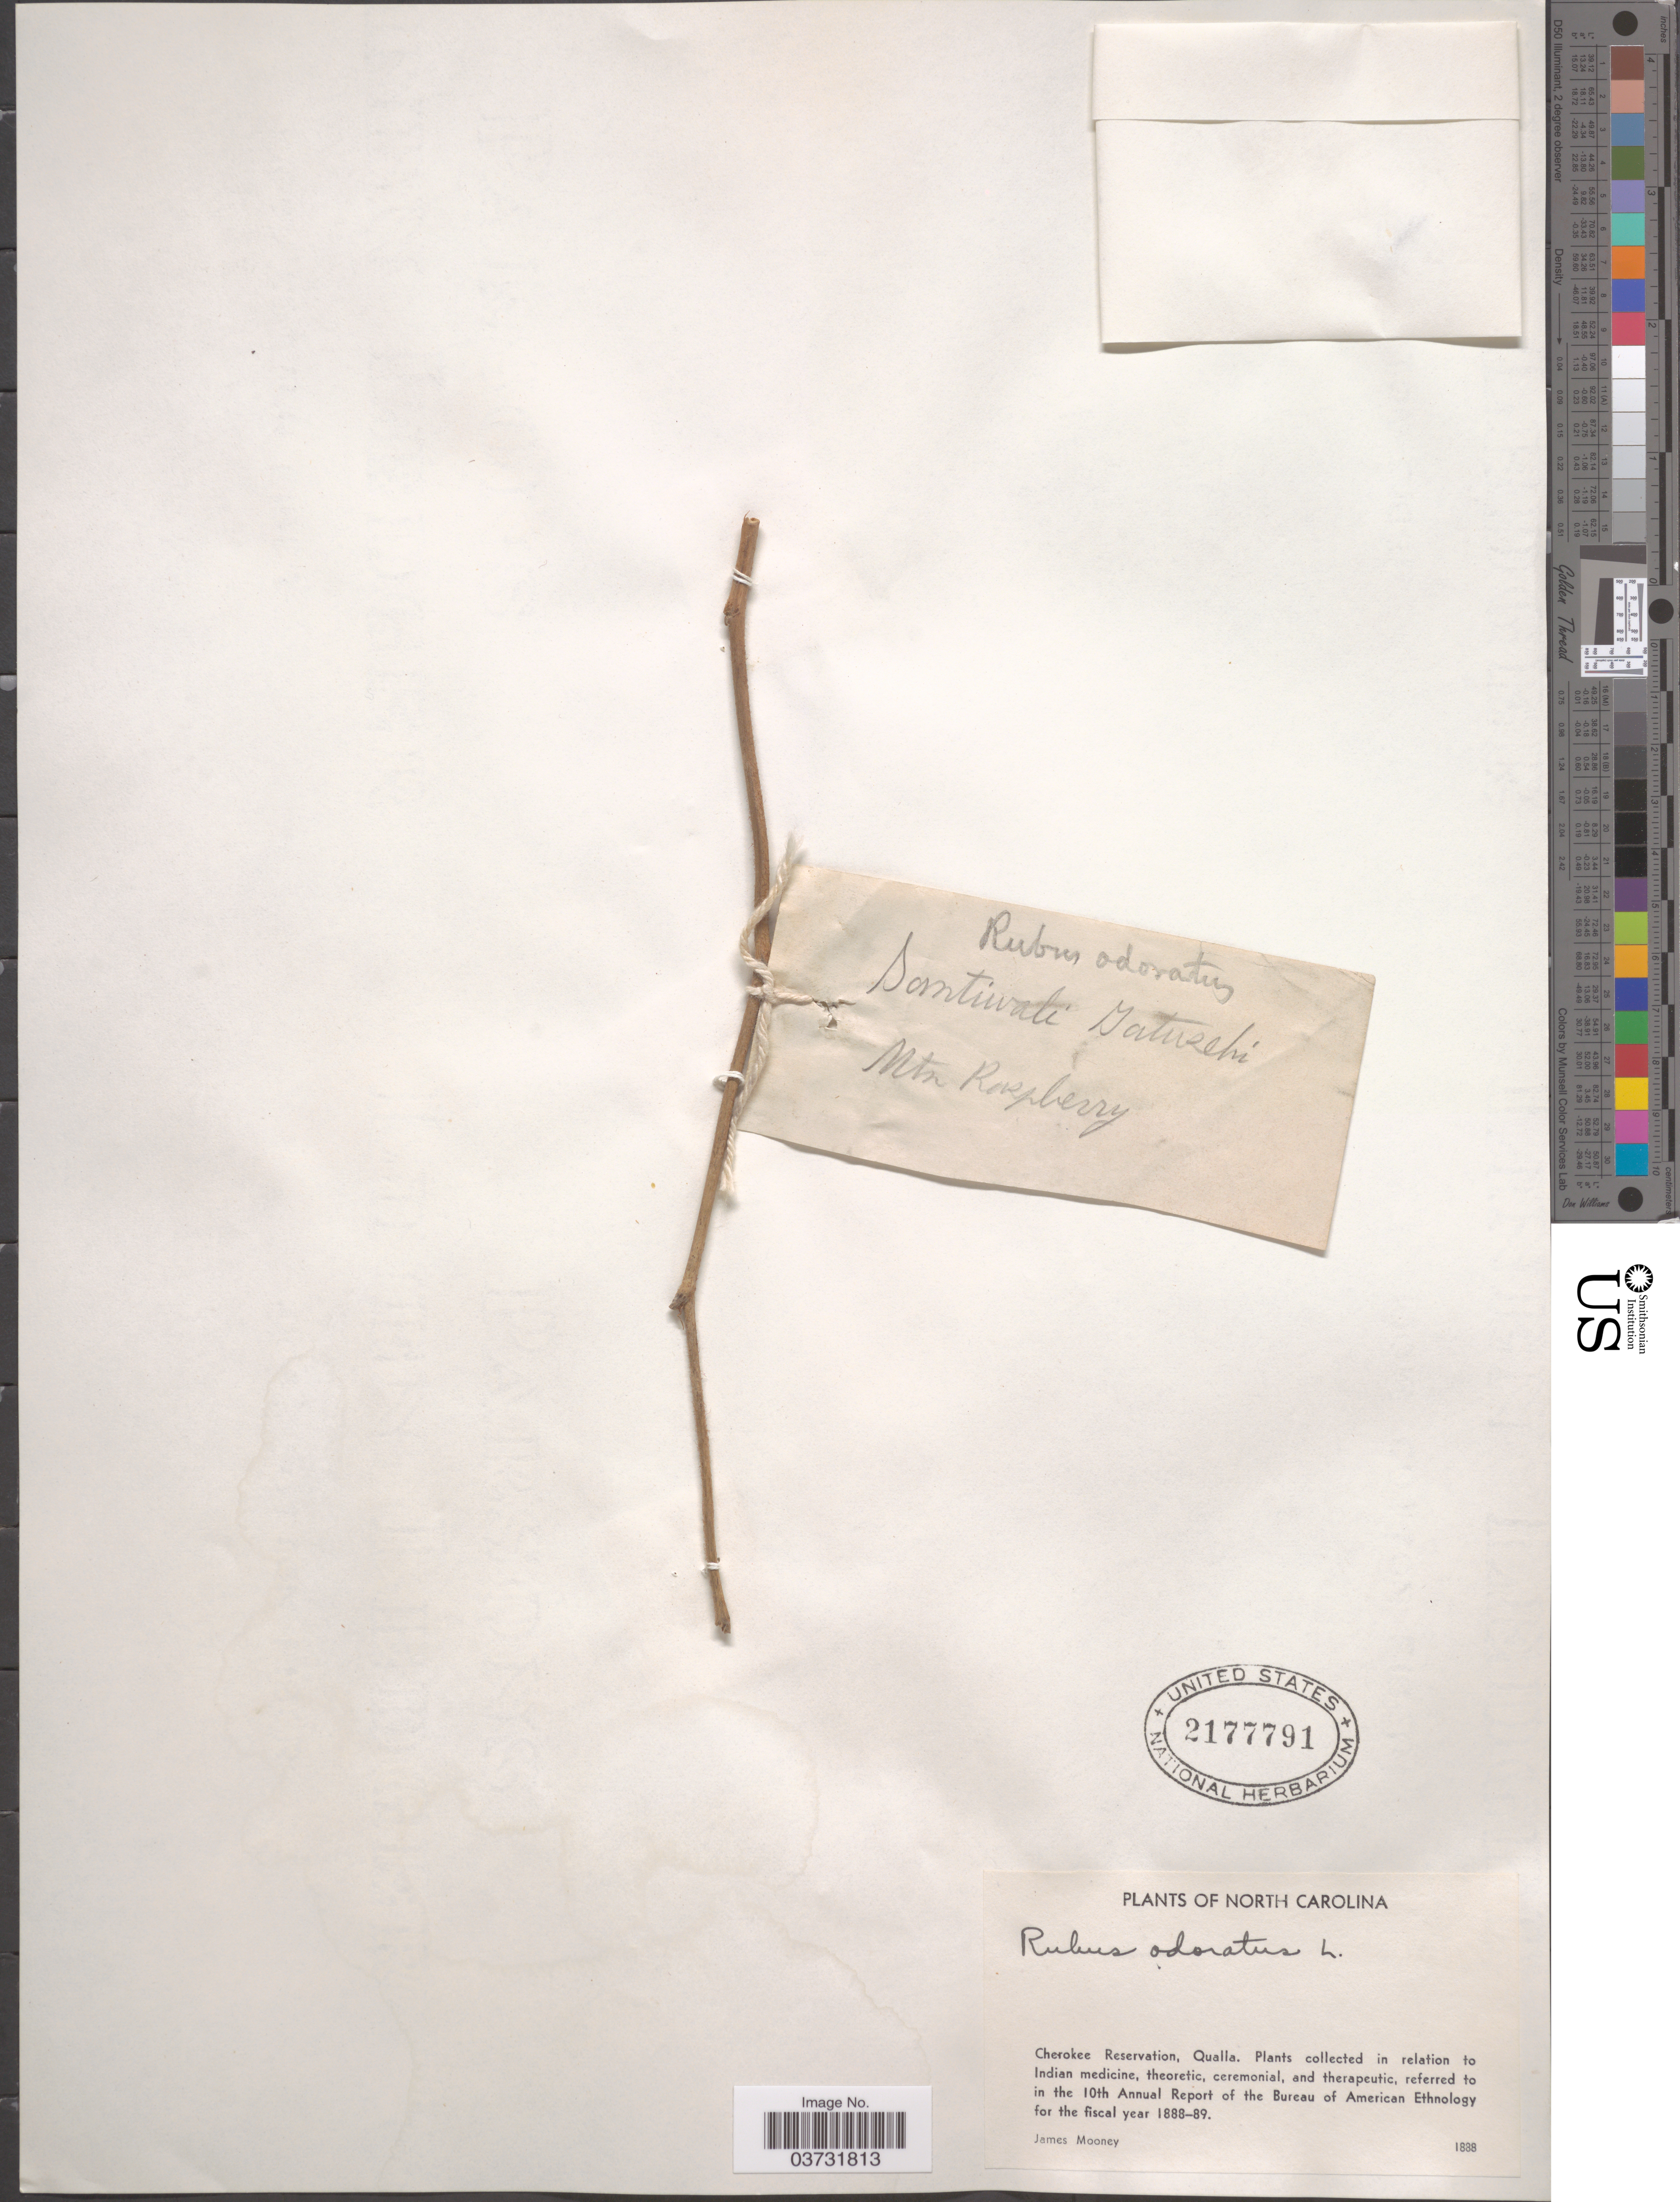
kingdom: Plantae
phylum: Tracheophyta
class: Magnoliopsida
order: Rosales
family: Rosaceae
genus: Rubus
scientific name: Rubus odoratus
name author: L.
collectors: J. Mooney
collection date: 1888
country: United States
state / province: North Carolina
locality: Cherokee Reservation, Qualla.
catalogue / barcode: US 2177791